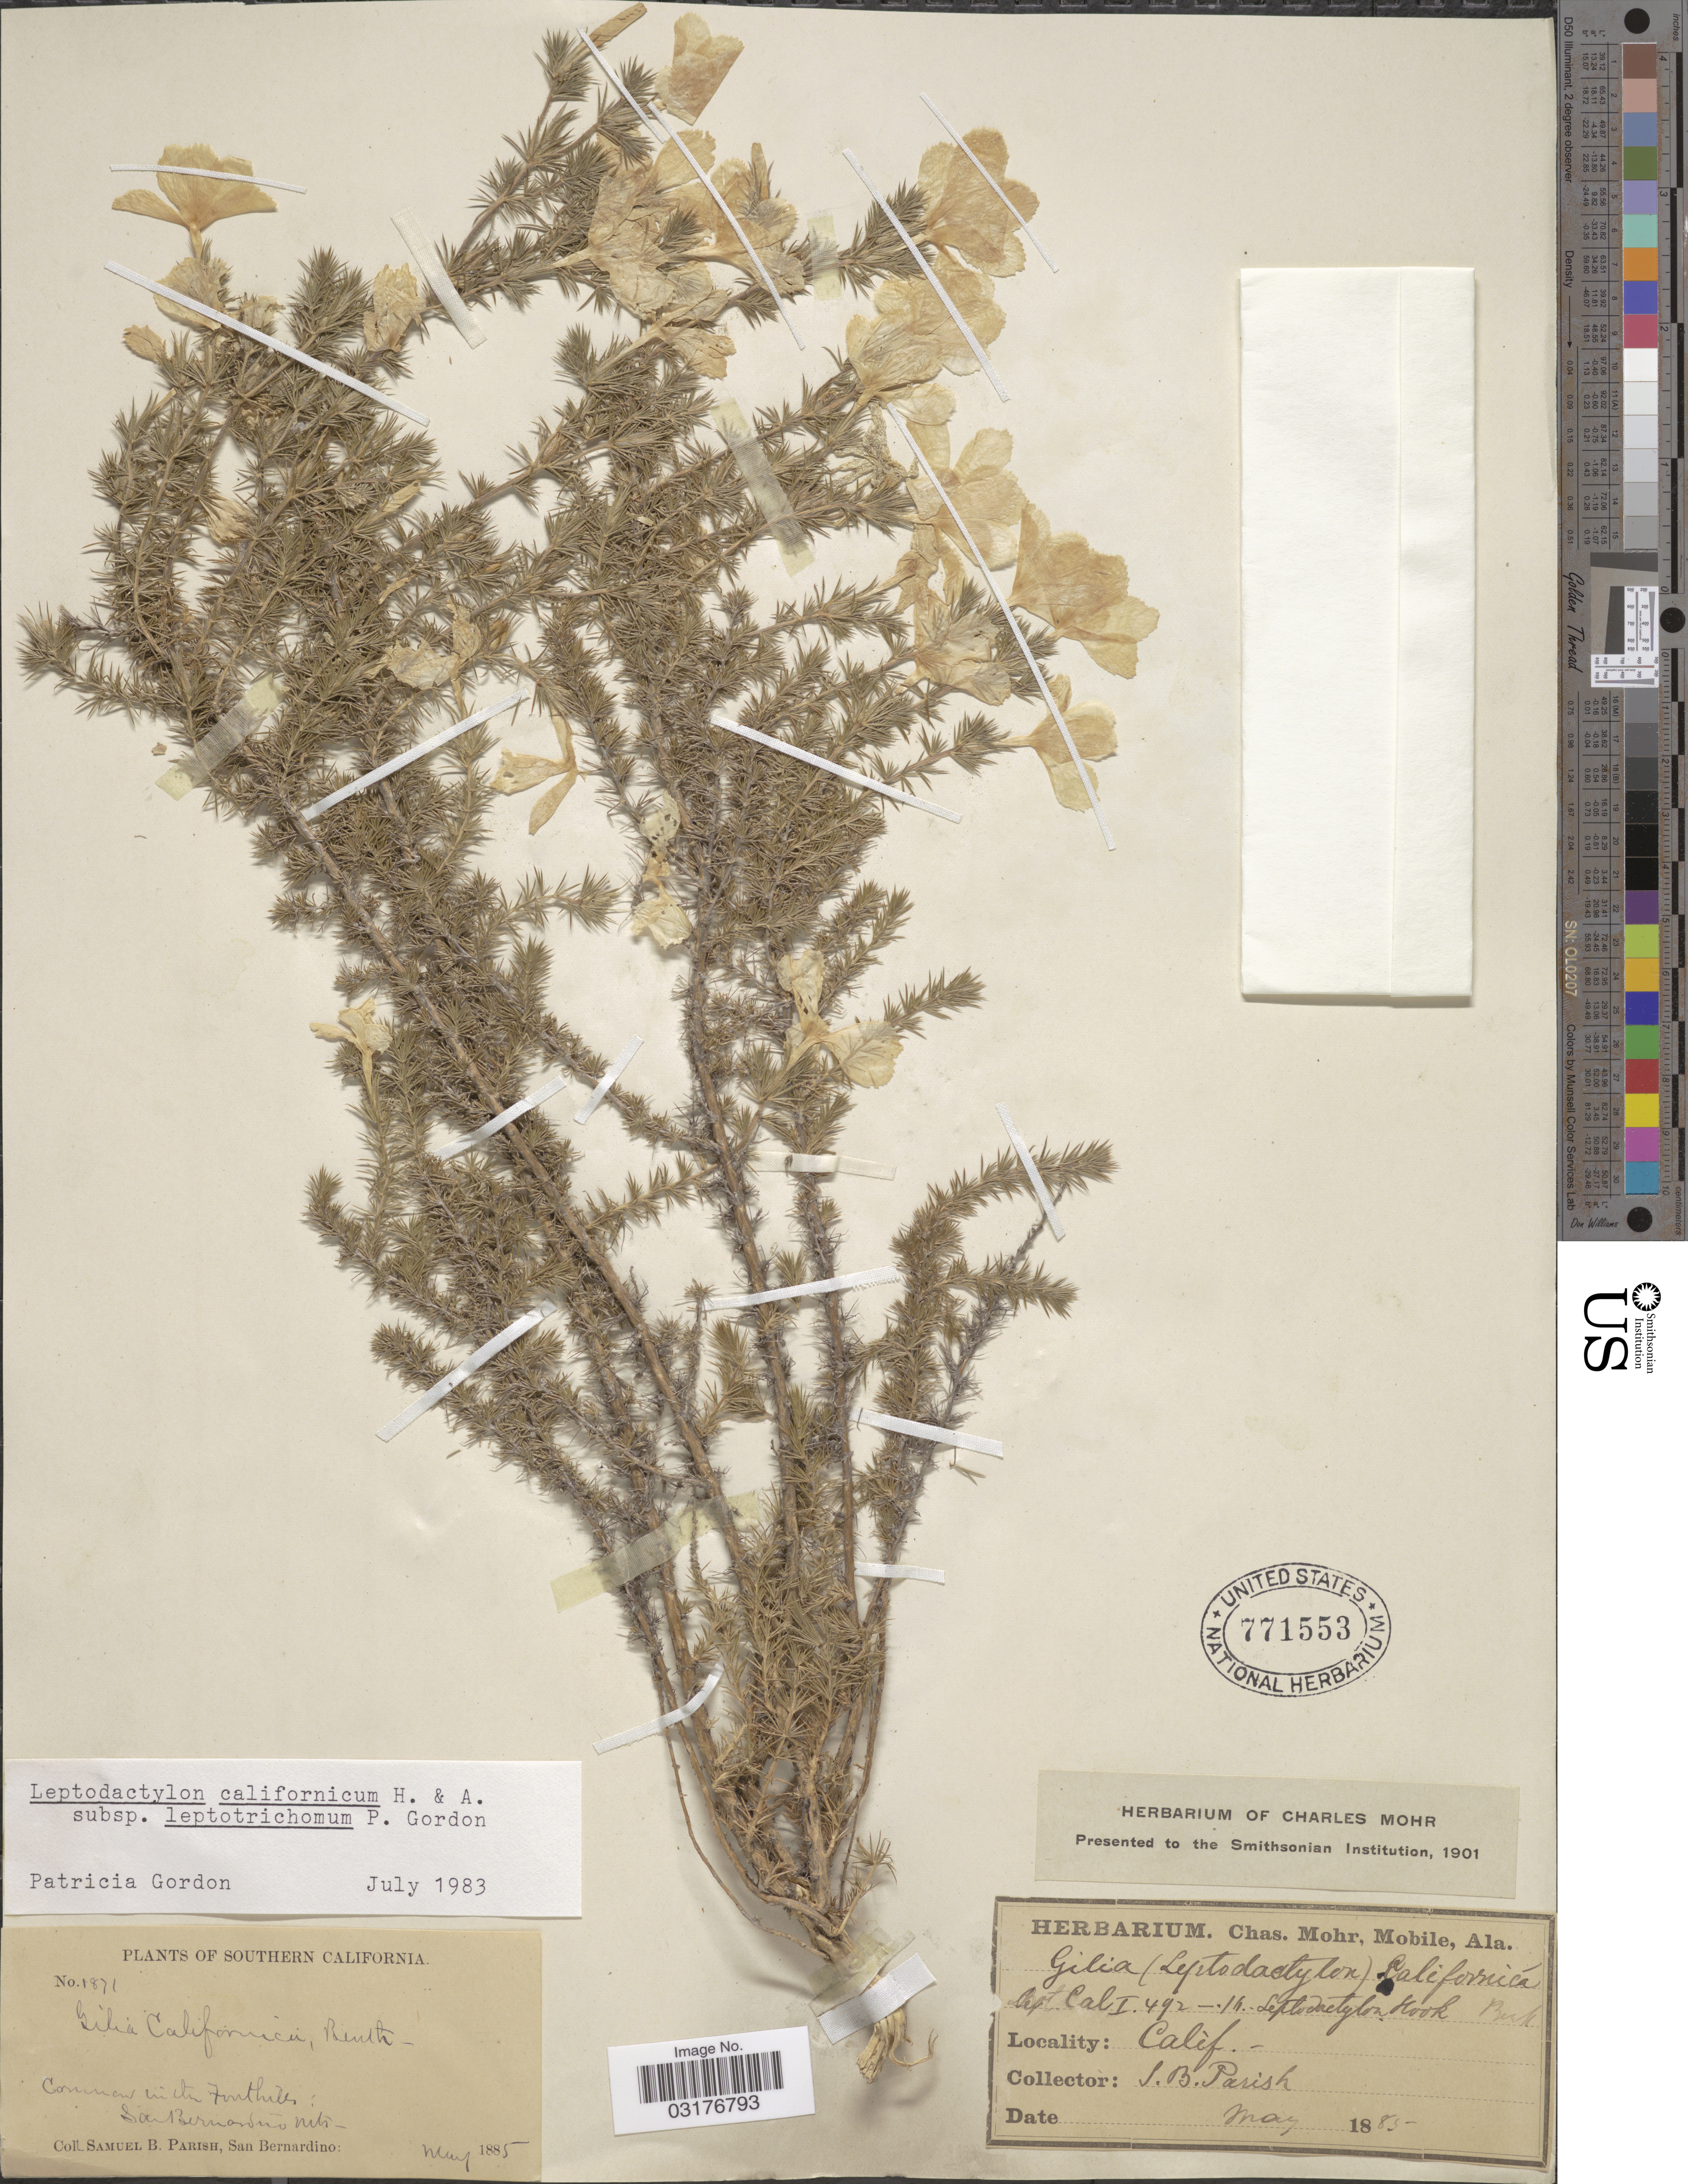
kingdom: Plantae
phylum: Tracheophyta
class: Magnoliopsida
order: Ericales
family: Polemoniaceae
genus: Linanthus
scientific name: Linanthus californicus subsp. glandulosus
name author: (Eastw.) J.M. Porter & R. Patt.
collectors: S. B. Parish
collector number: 1871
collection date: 1885-05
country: United States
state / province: California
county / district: San Bernardino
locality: Southern California. San Bernardino Mts.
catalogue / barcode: US 771553